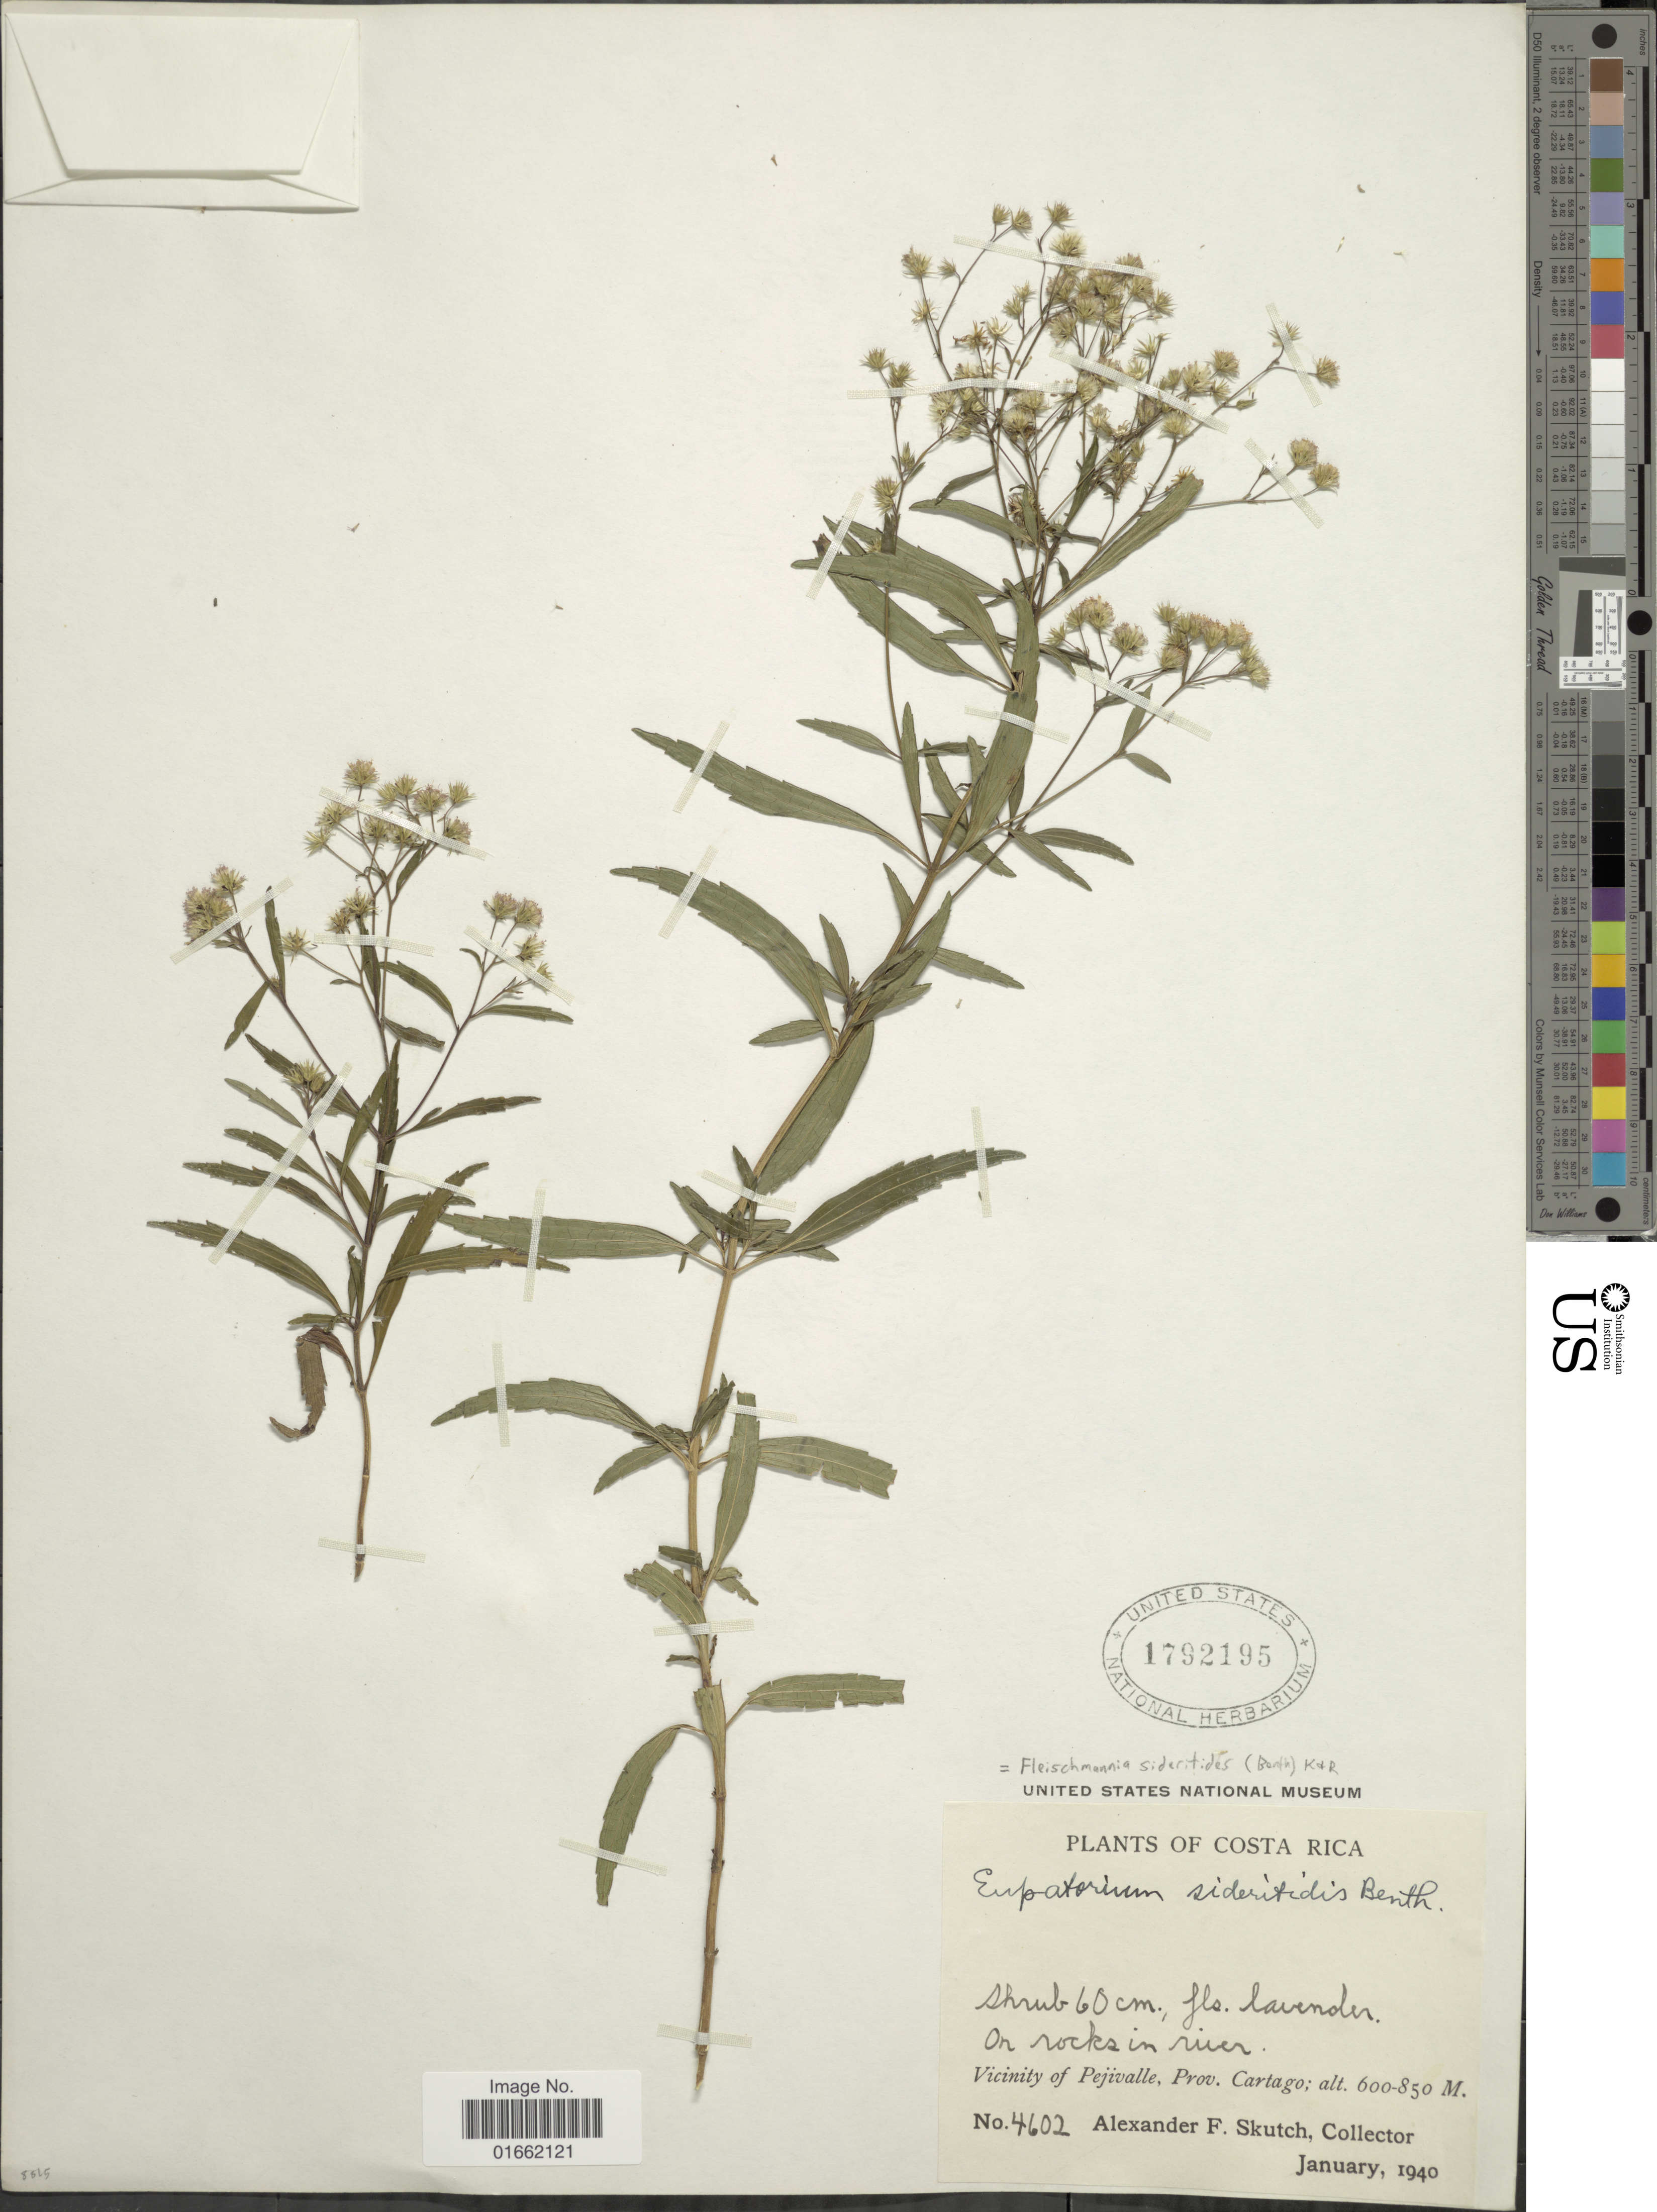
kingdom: Plantae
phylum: Tracheophyta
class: Magnoliopsida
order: Asterales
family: Asteraceae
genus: Fleischmannia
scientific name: Fleischmannia sideritides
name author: (Benth. in Oerst.) R.M. King & H. Rob.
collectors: A. F. Skutch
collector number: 4602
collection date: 1940-01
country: Costa Rica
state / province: Cartago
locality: Vicinity of Pejivalle, Prov. Cartago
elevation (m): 600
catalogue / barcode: US 1792195